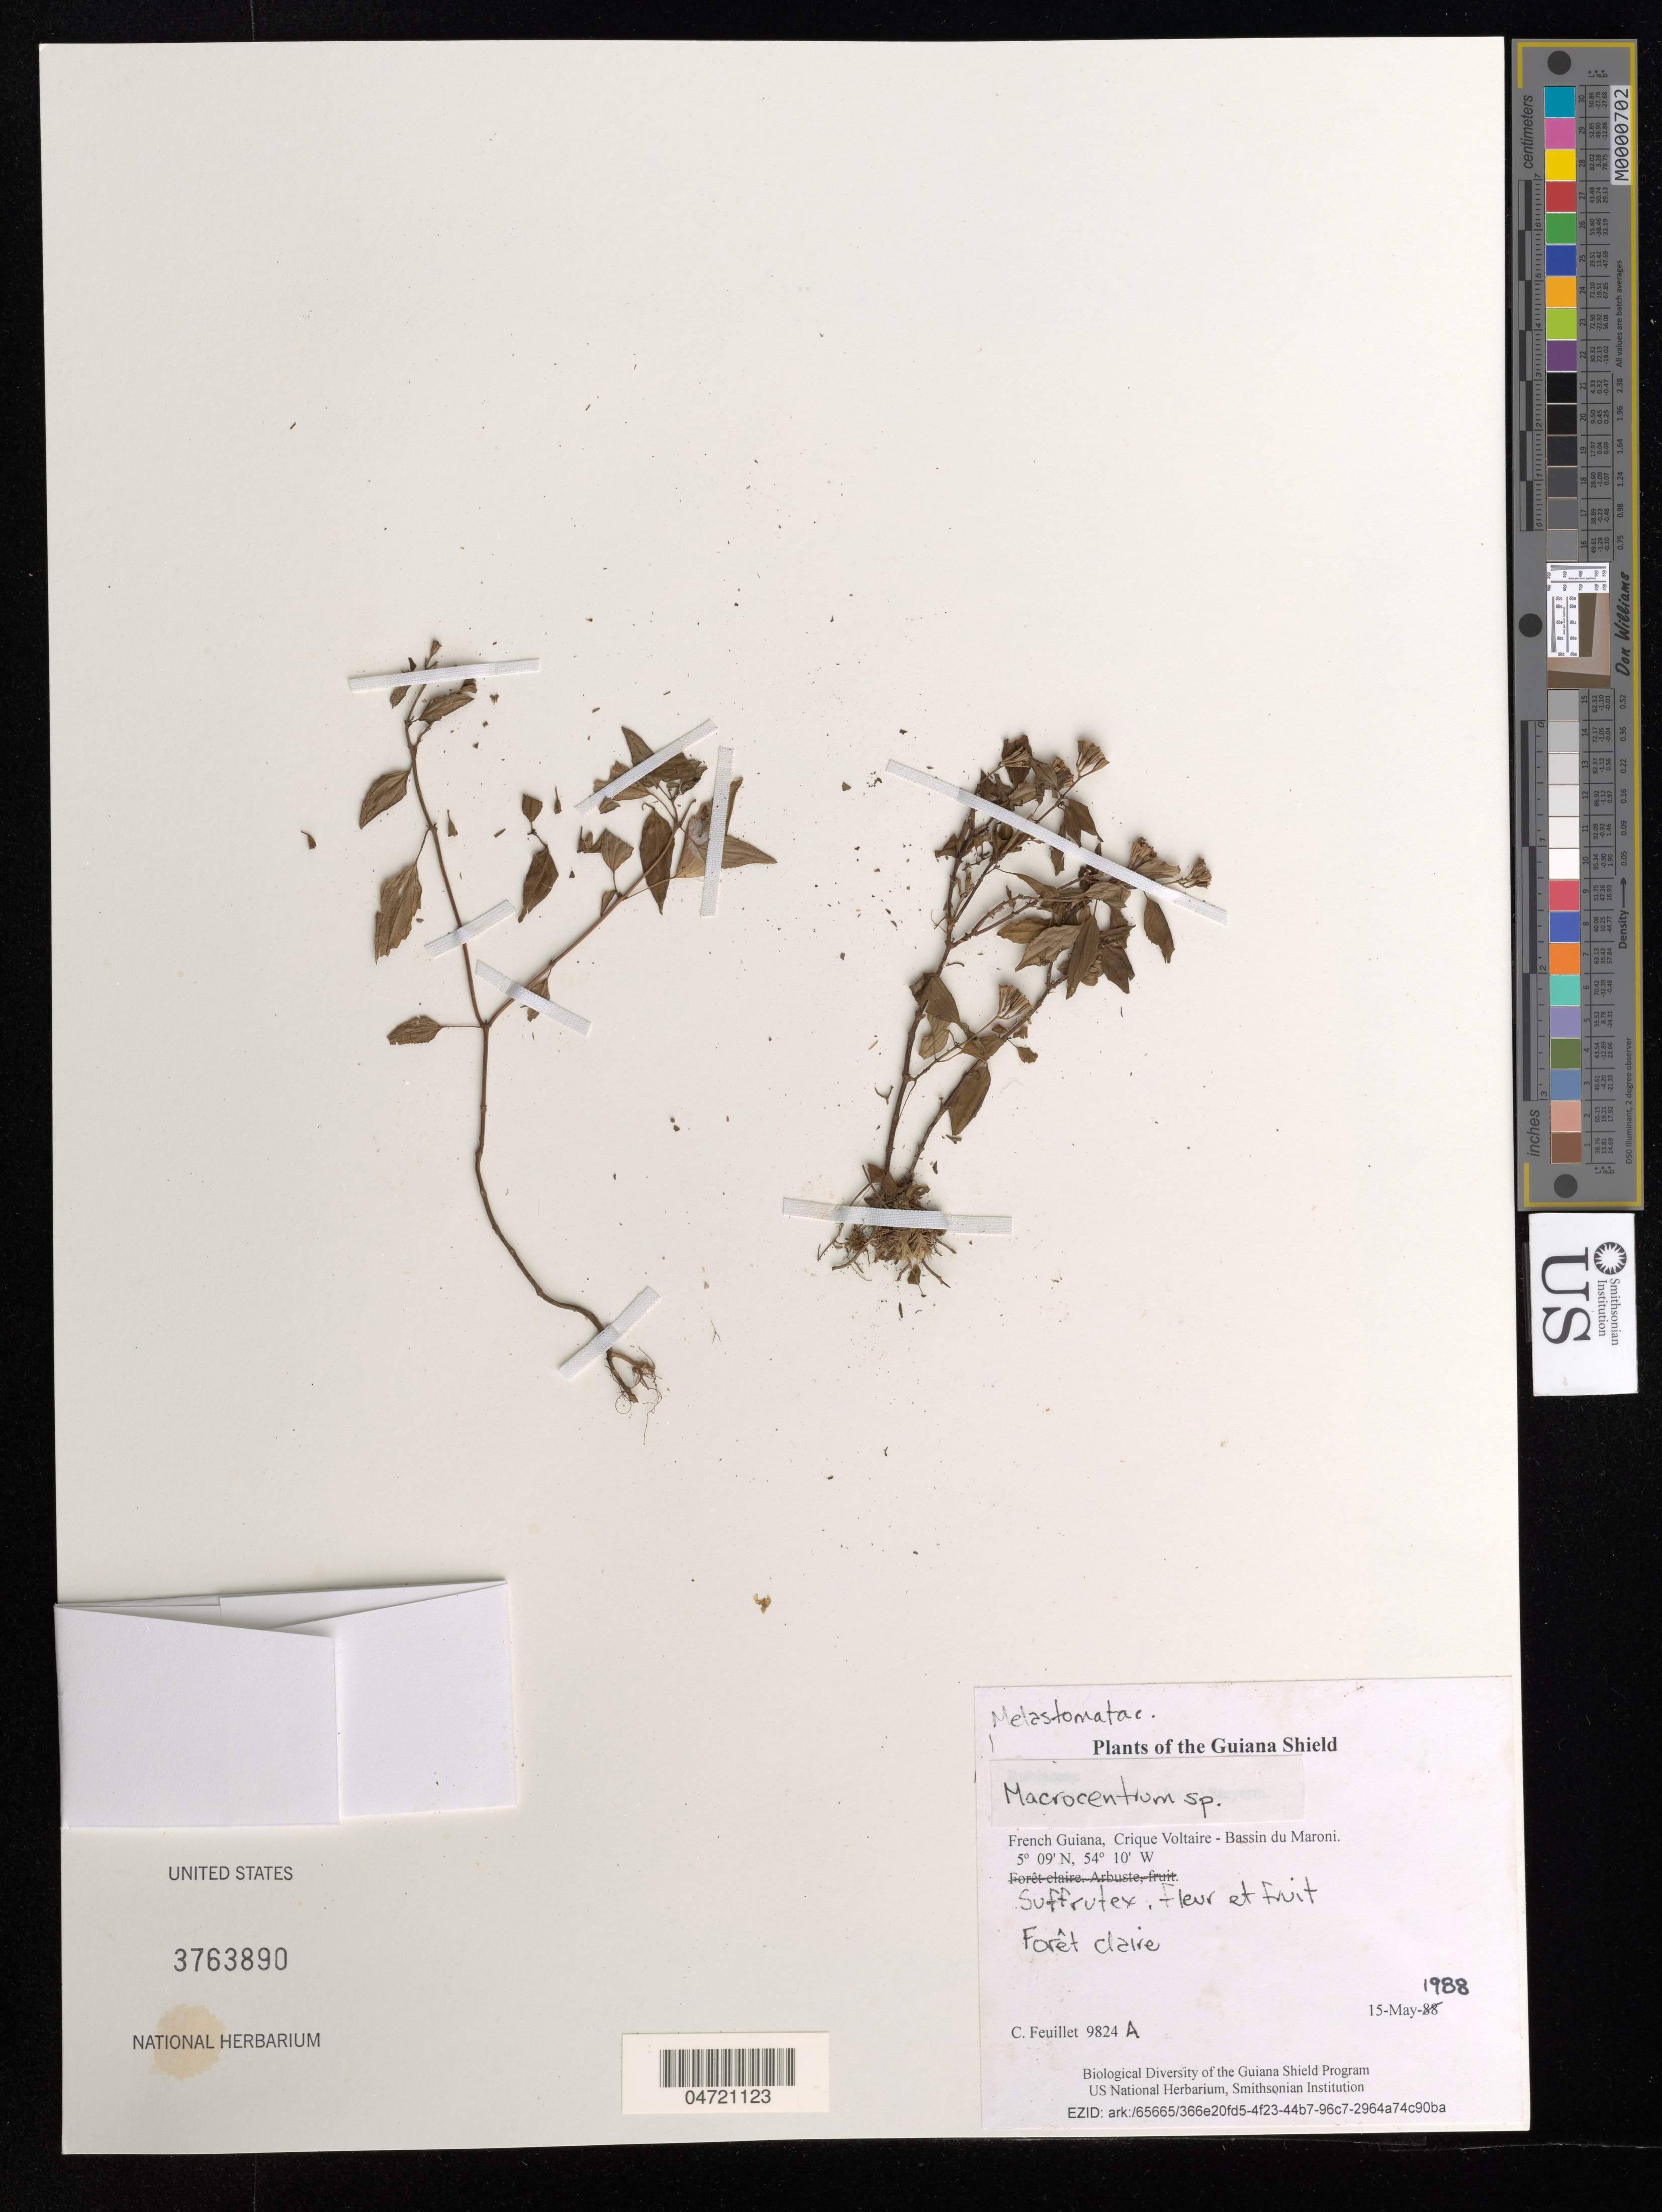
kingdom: Plantae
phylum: Tracheophyta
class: Magnoliopsida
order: Myrtales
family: Melastomataceae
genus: Macrocentrum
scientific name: Macrocentrum sp.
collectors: C. Feuillet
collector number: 9824 A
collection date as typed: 15 May 1988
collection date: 1988-05-15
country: French Guiana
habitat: Forêt claire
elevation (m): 40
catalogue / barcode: US 3763890